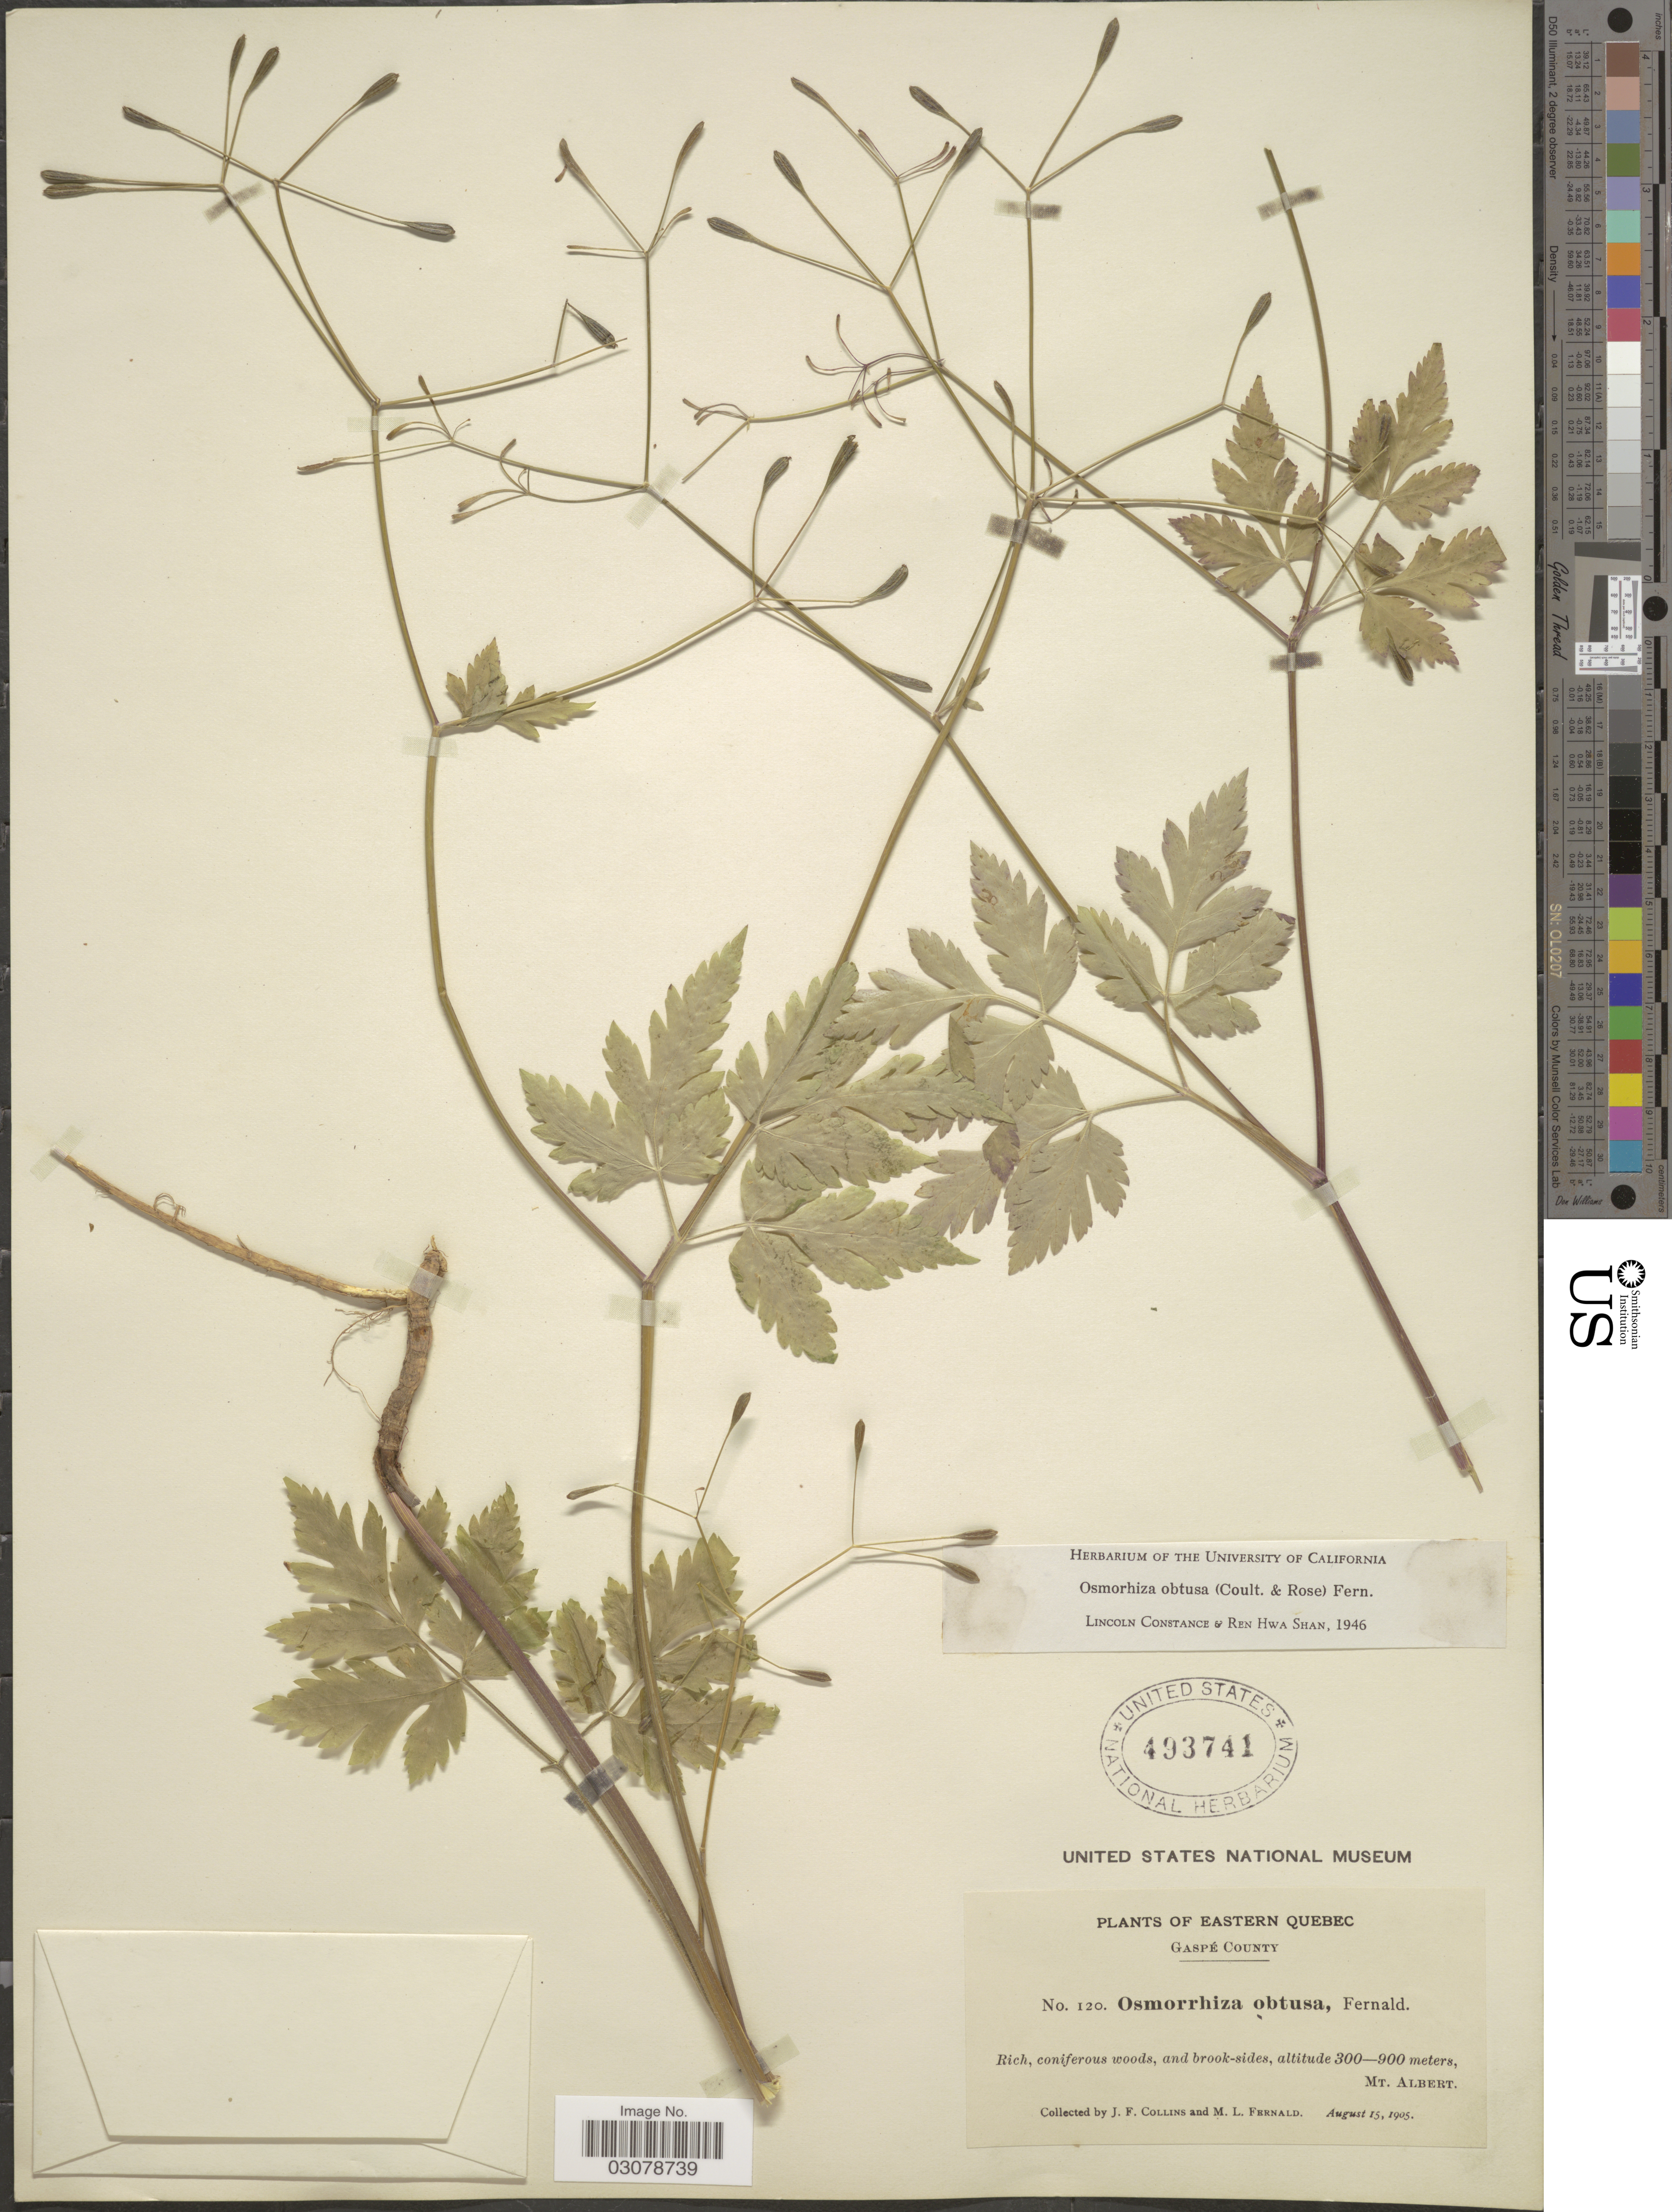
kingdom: Plantae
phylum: Tracheophyta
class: Magnoliopsida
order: Apiales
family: Apiaceae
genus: Osmorhiza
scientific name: Osmorhiza obtusa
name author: (J.M. Coult. & Rose) Fernald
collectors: J. Collins & M. L. Fernald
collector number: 120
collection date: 1905-08-15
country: Canada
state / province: Quebec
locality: Eastern Quebec, Gaspé County, Mt. Albert.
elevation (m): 300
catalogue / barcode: US 493741